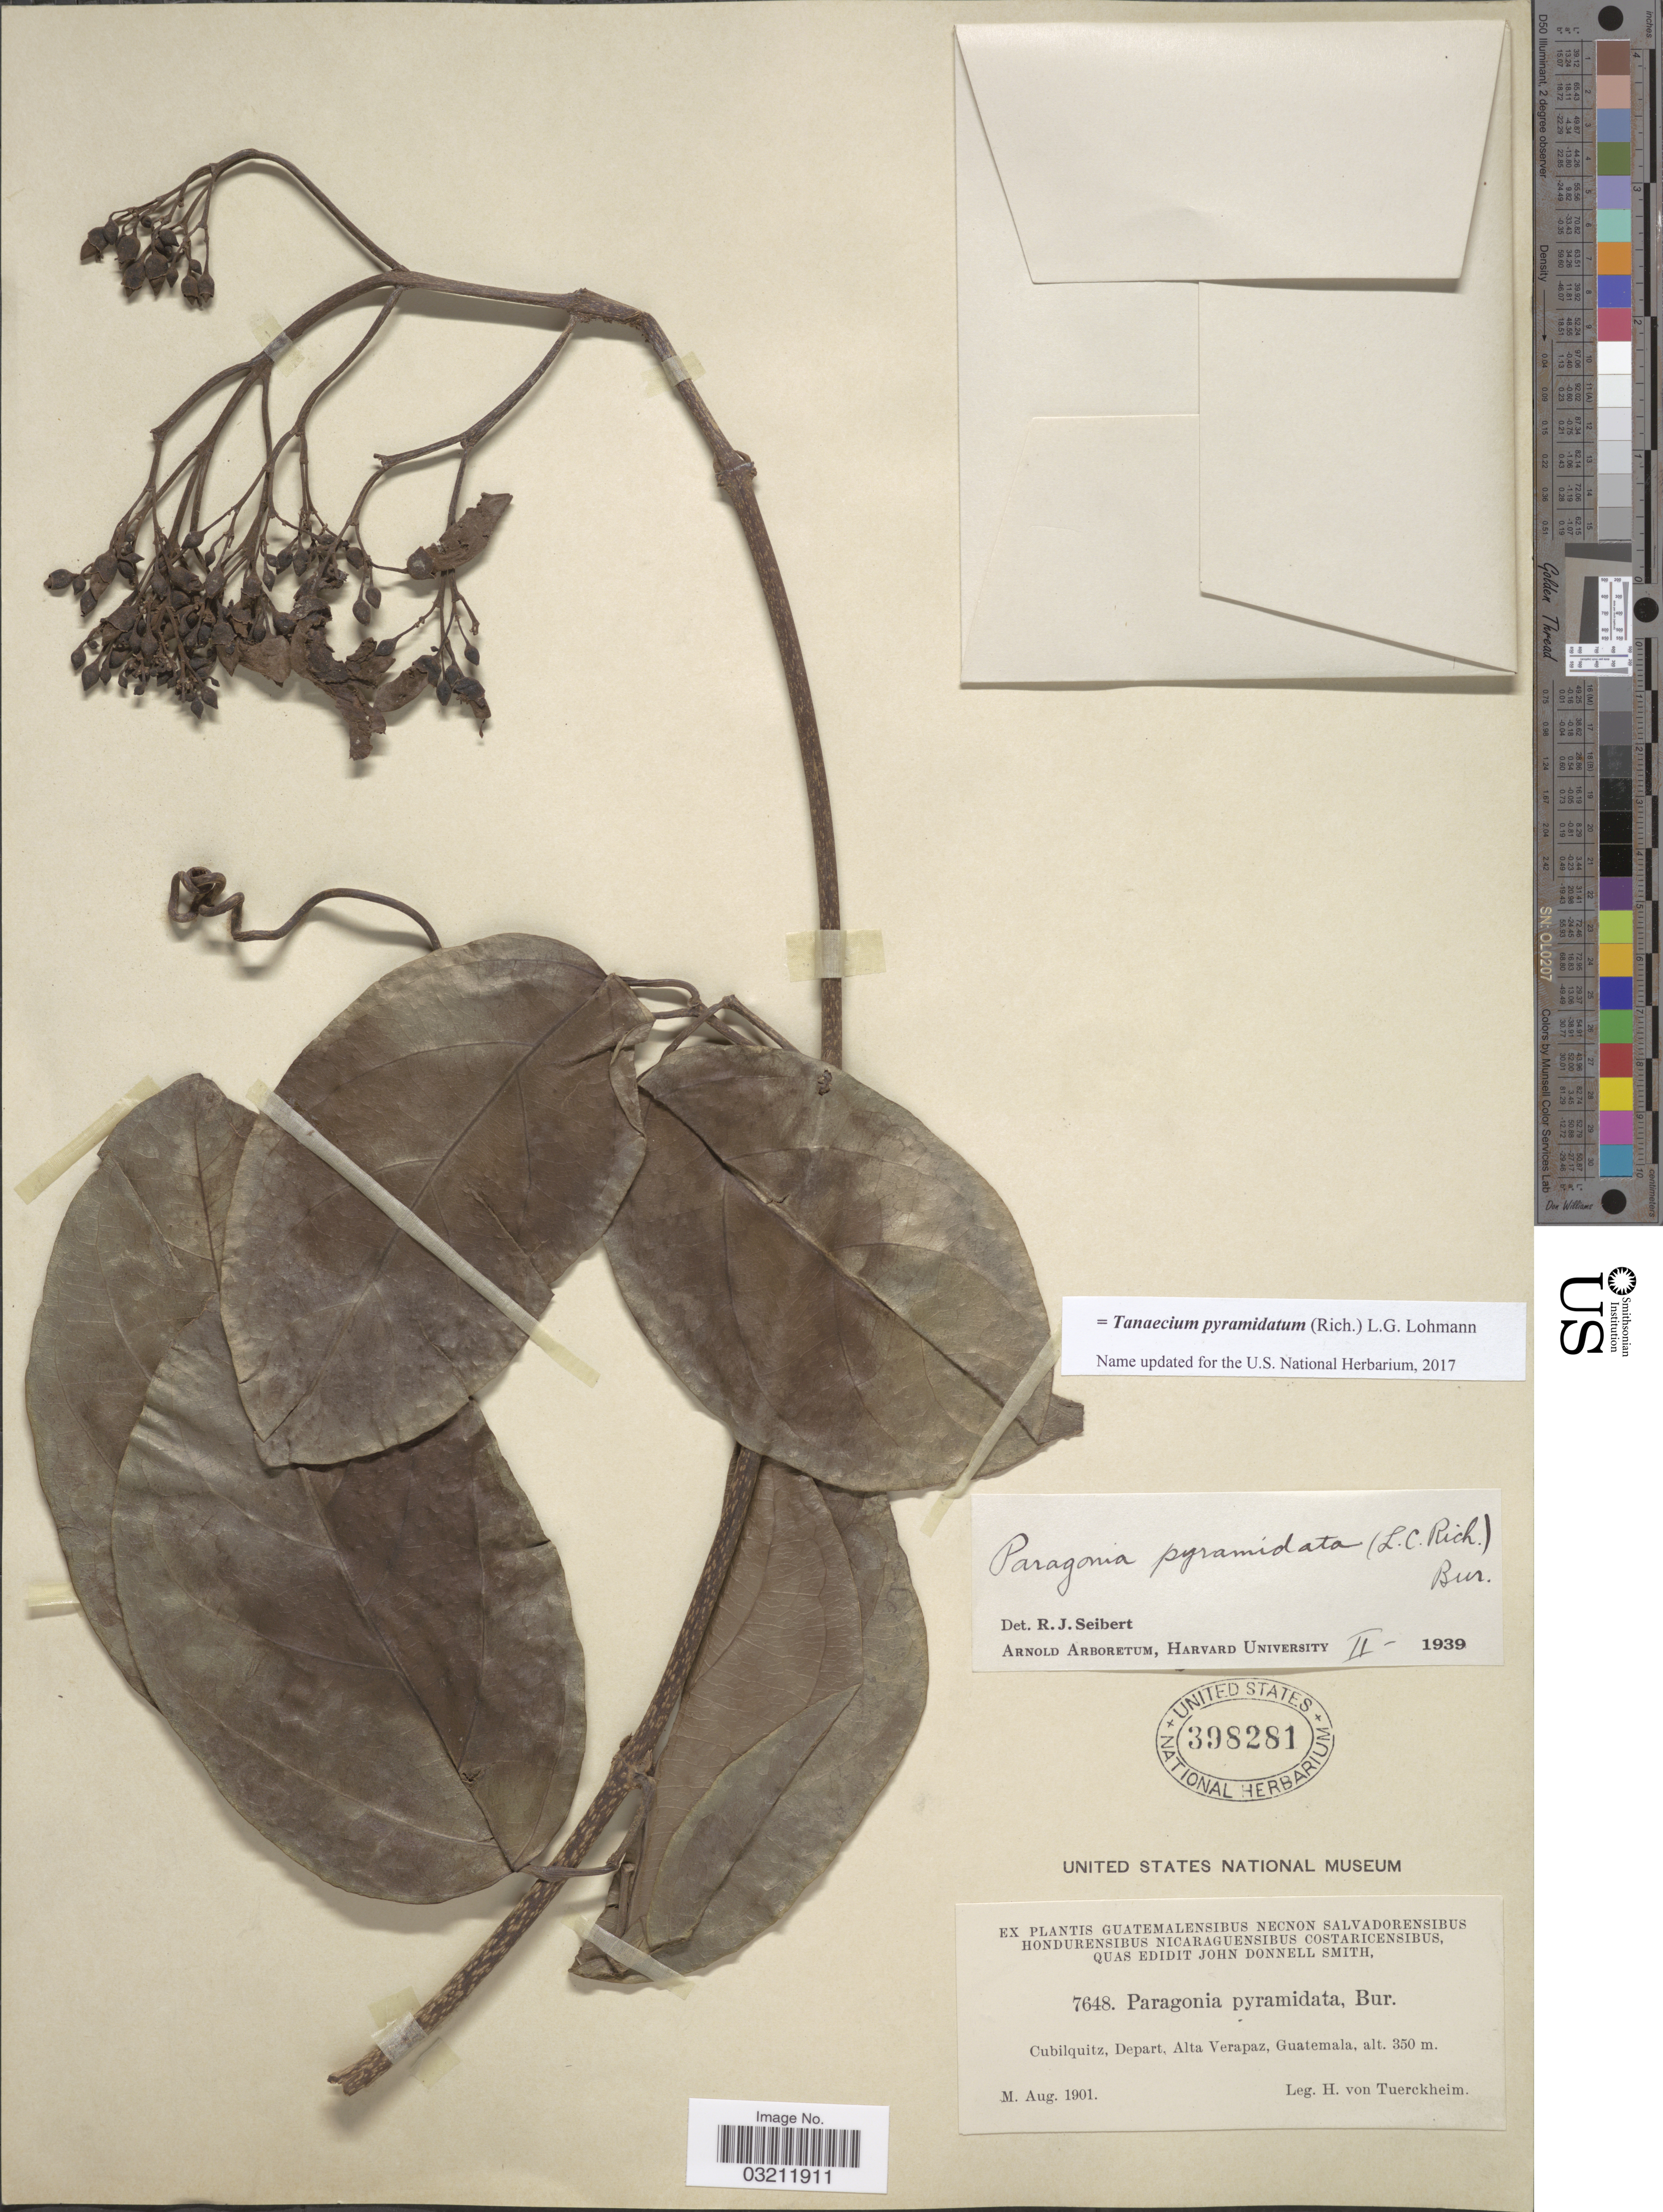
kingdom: Plantae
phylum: Tracheophyta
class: Magnoliopsida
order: Lamiales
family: Bignoniaceae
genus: Tanaecium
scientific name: Tanaecium pyramidatum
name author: (Rich.) L.G. Lohmann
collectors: H. von Tuerckheim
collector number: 7648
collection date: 1901-08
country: Guatemala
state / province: Alta Verapaz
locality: Cubilquitz, Depart. Alta Verapaz.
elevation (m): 350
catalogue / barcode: US 398281